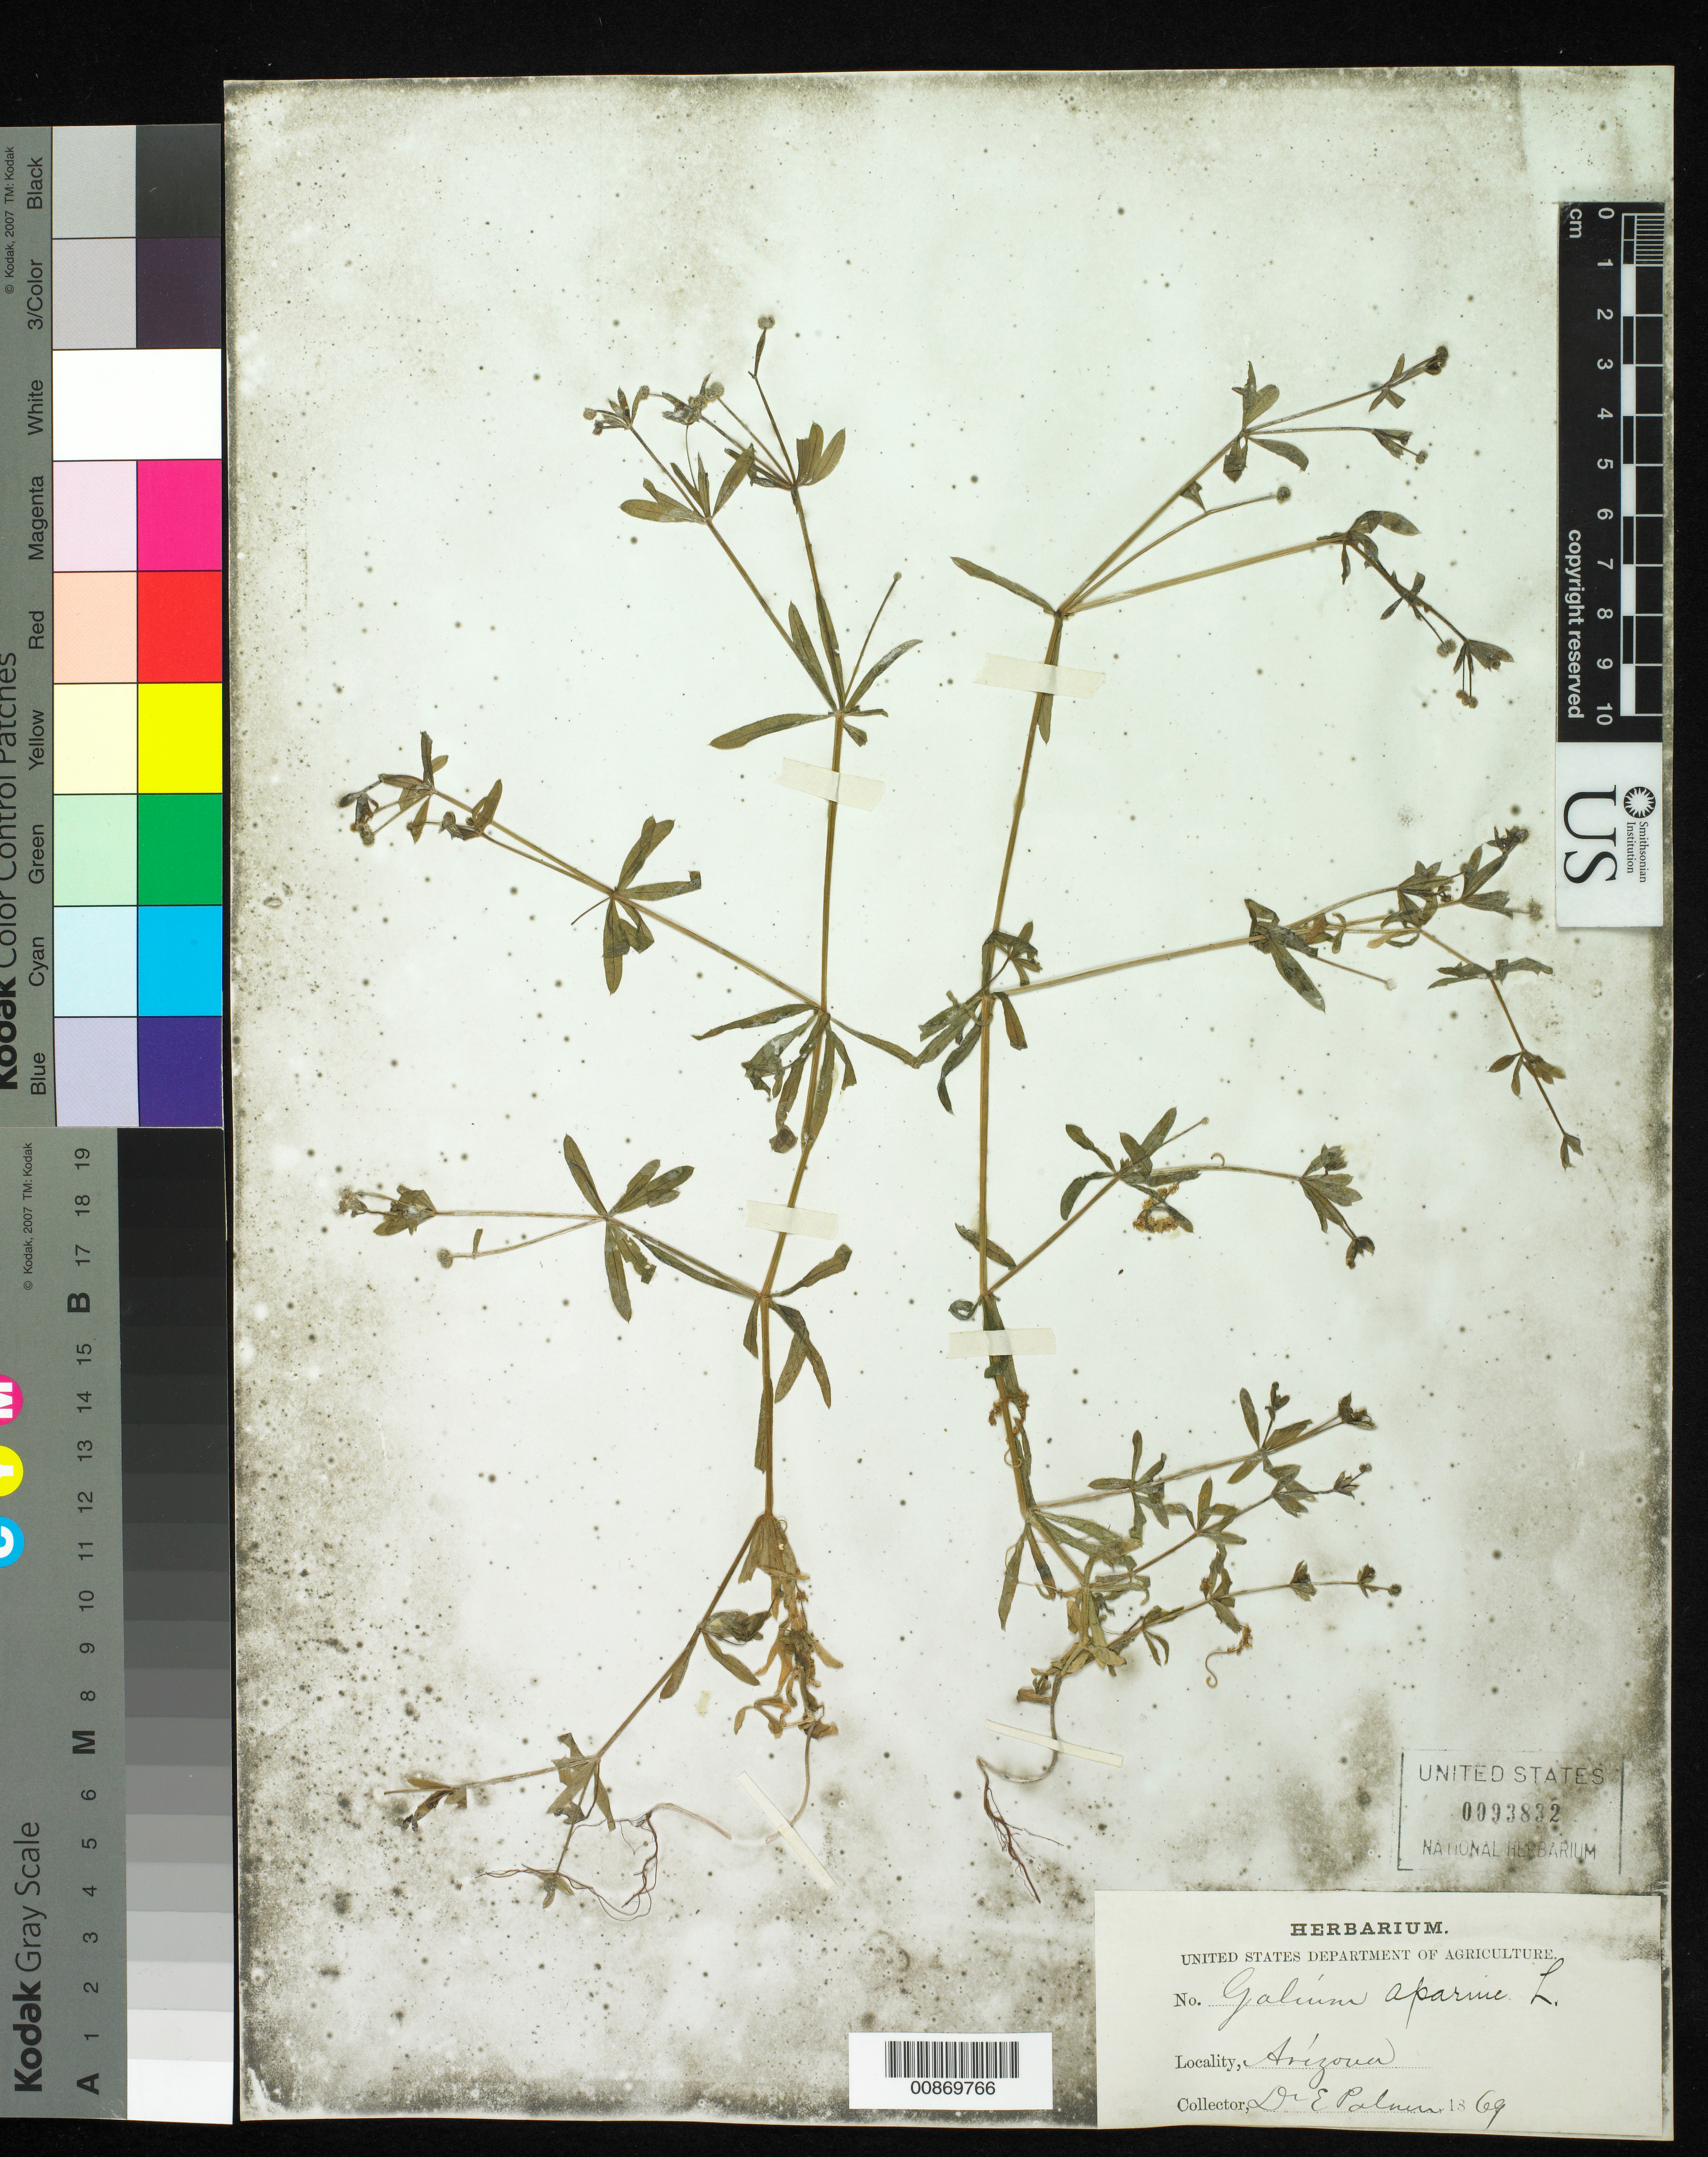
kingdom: Plantae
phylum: Tracheophyta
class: Magnoliopsida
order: Gentianales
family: Rubiaceae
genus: Galium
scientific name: Galium aparine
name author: L.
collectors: E. Palmer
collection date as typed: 1869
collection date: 1869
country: United States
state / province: Arizona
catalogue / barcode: US 93832